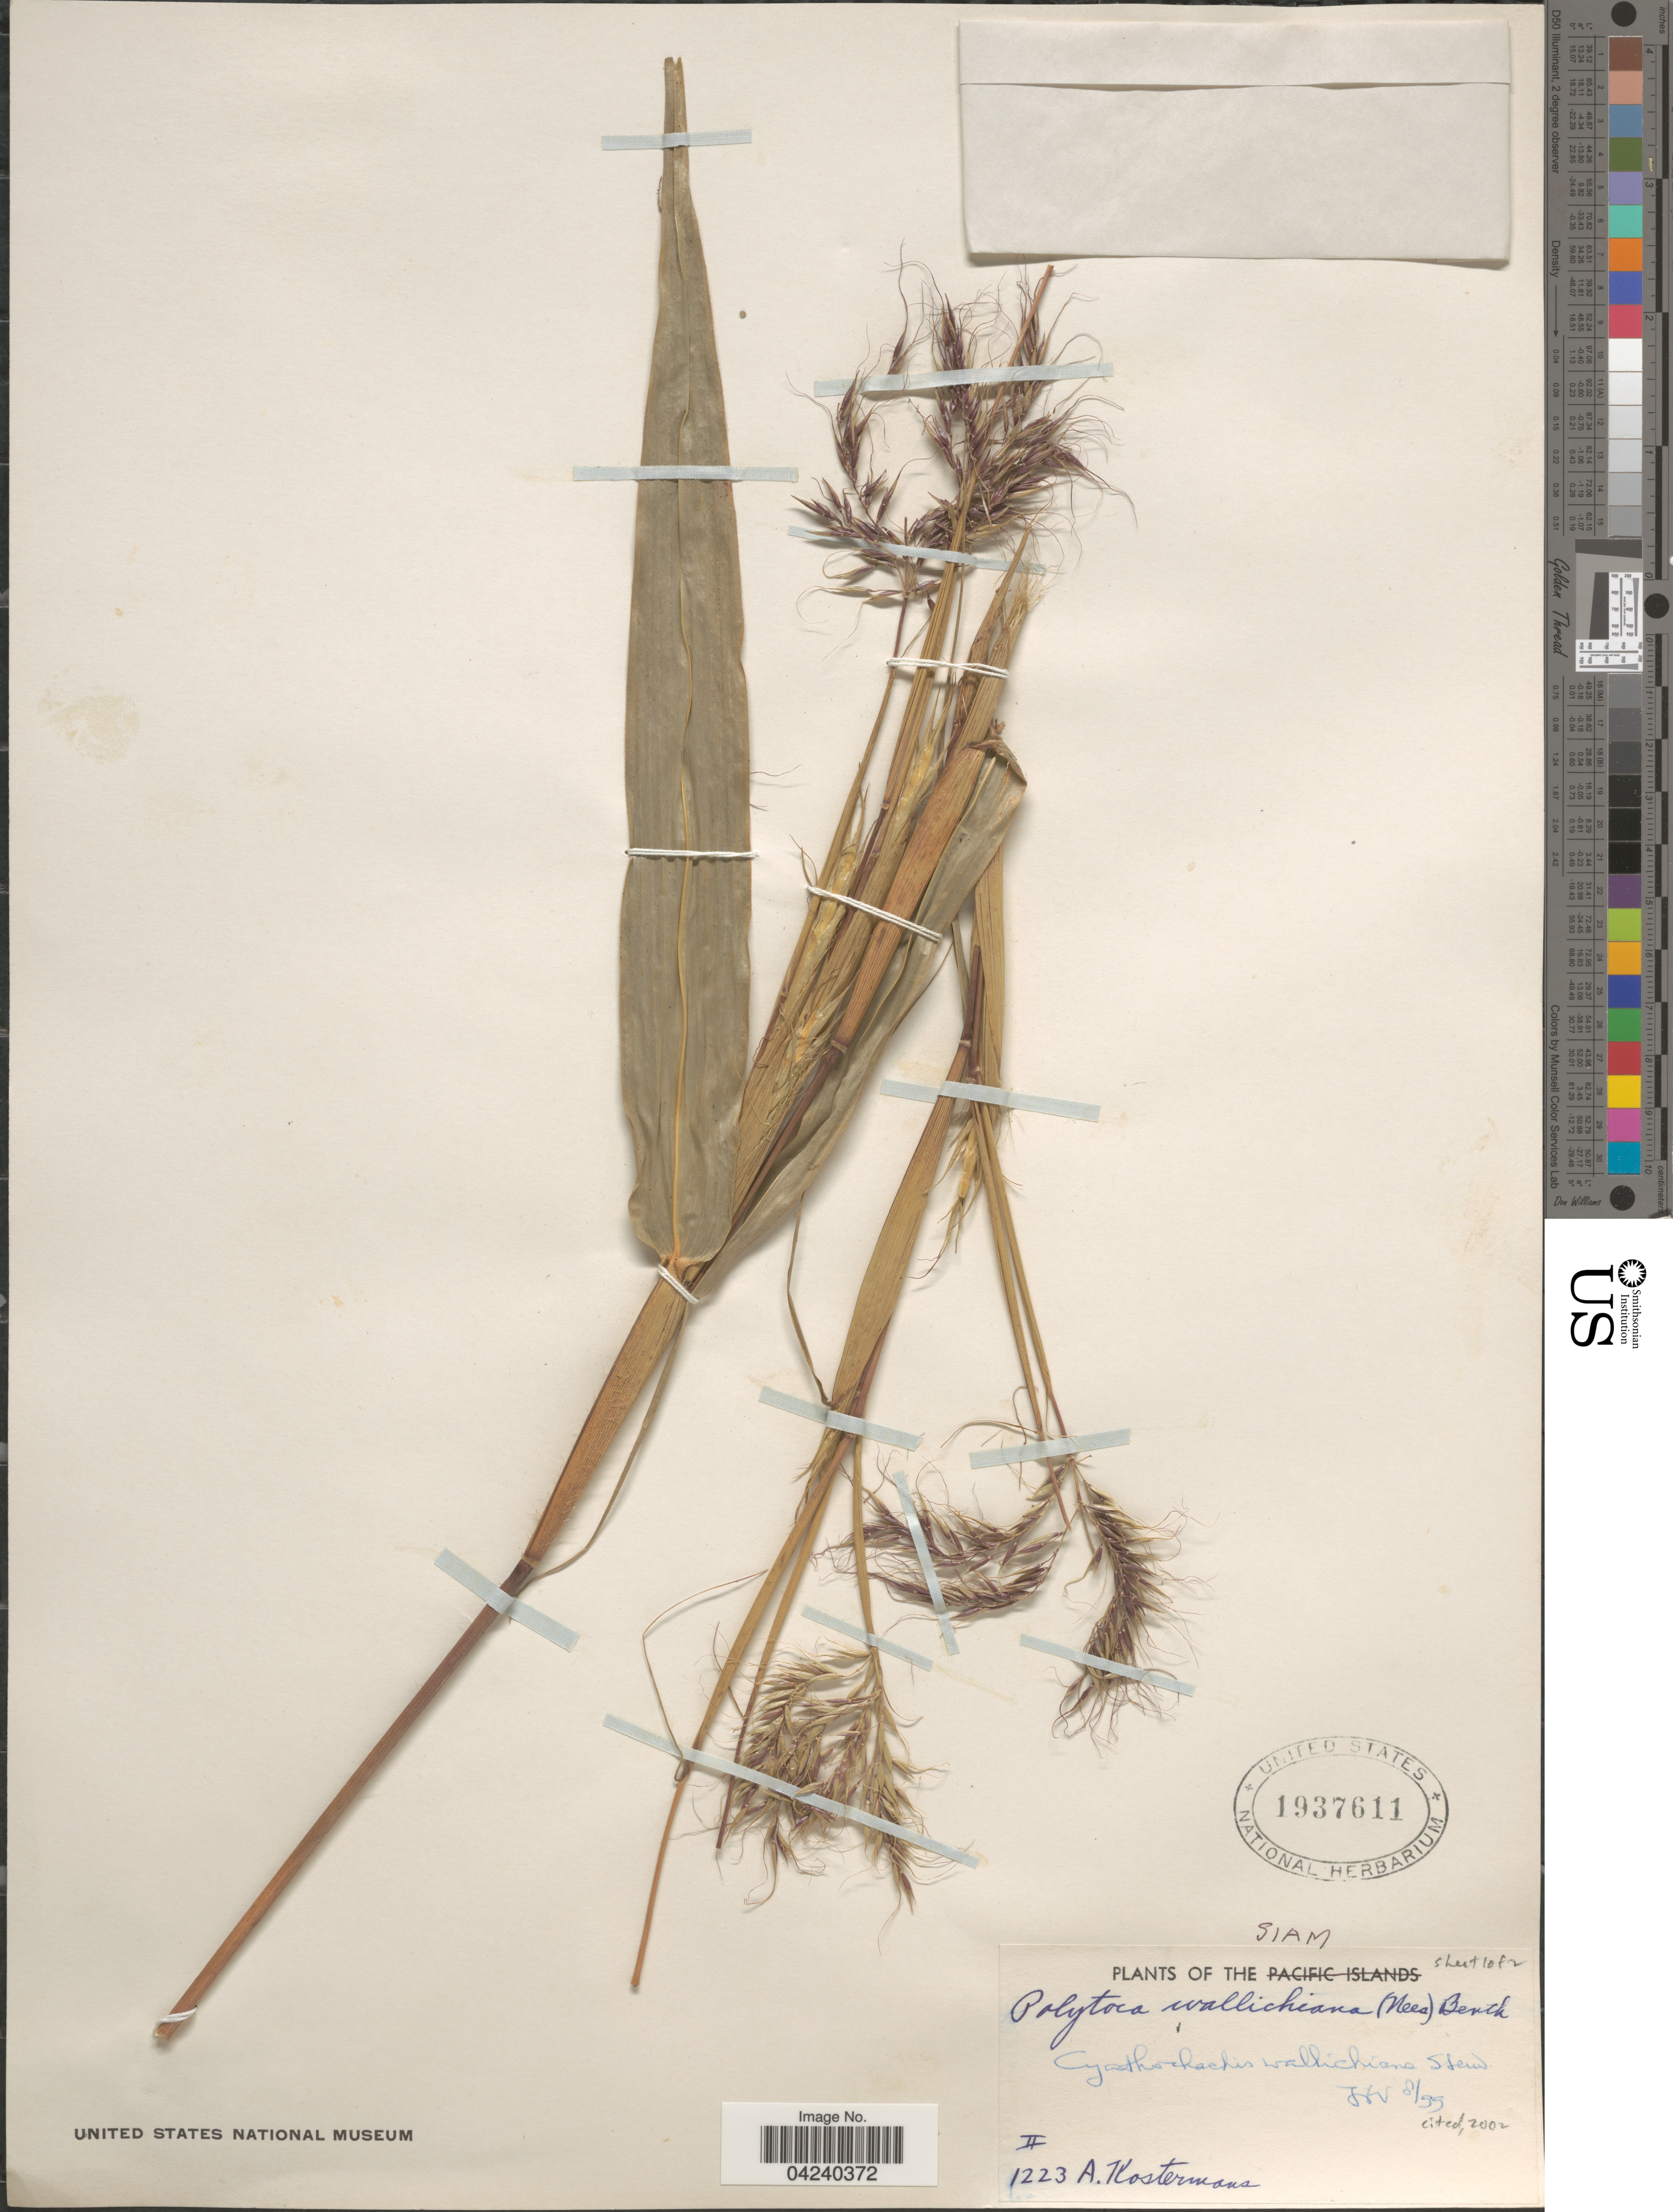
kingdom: Plantae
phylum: Tracheophyta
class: Liliopsida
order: Poales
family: Poaceae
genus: Cyathorhachis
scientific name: Cyathorhachis wallichiana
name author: Steud.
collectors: A. J. G. Kostermans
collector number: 1223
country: Thailand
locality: Siam.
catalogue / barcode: US 1937611